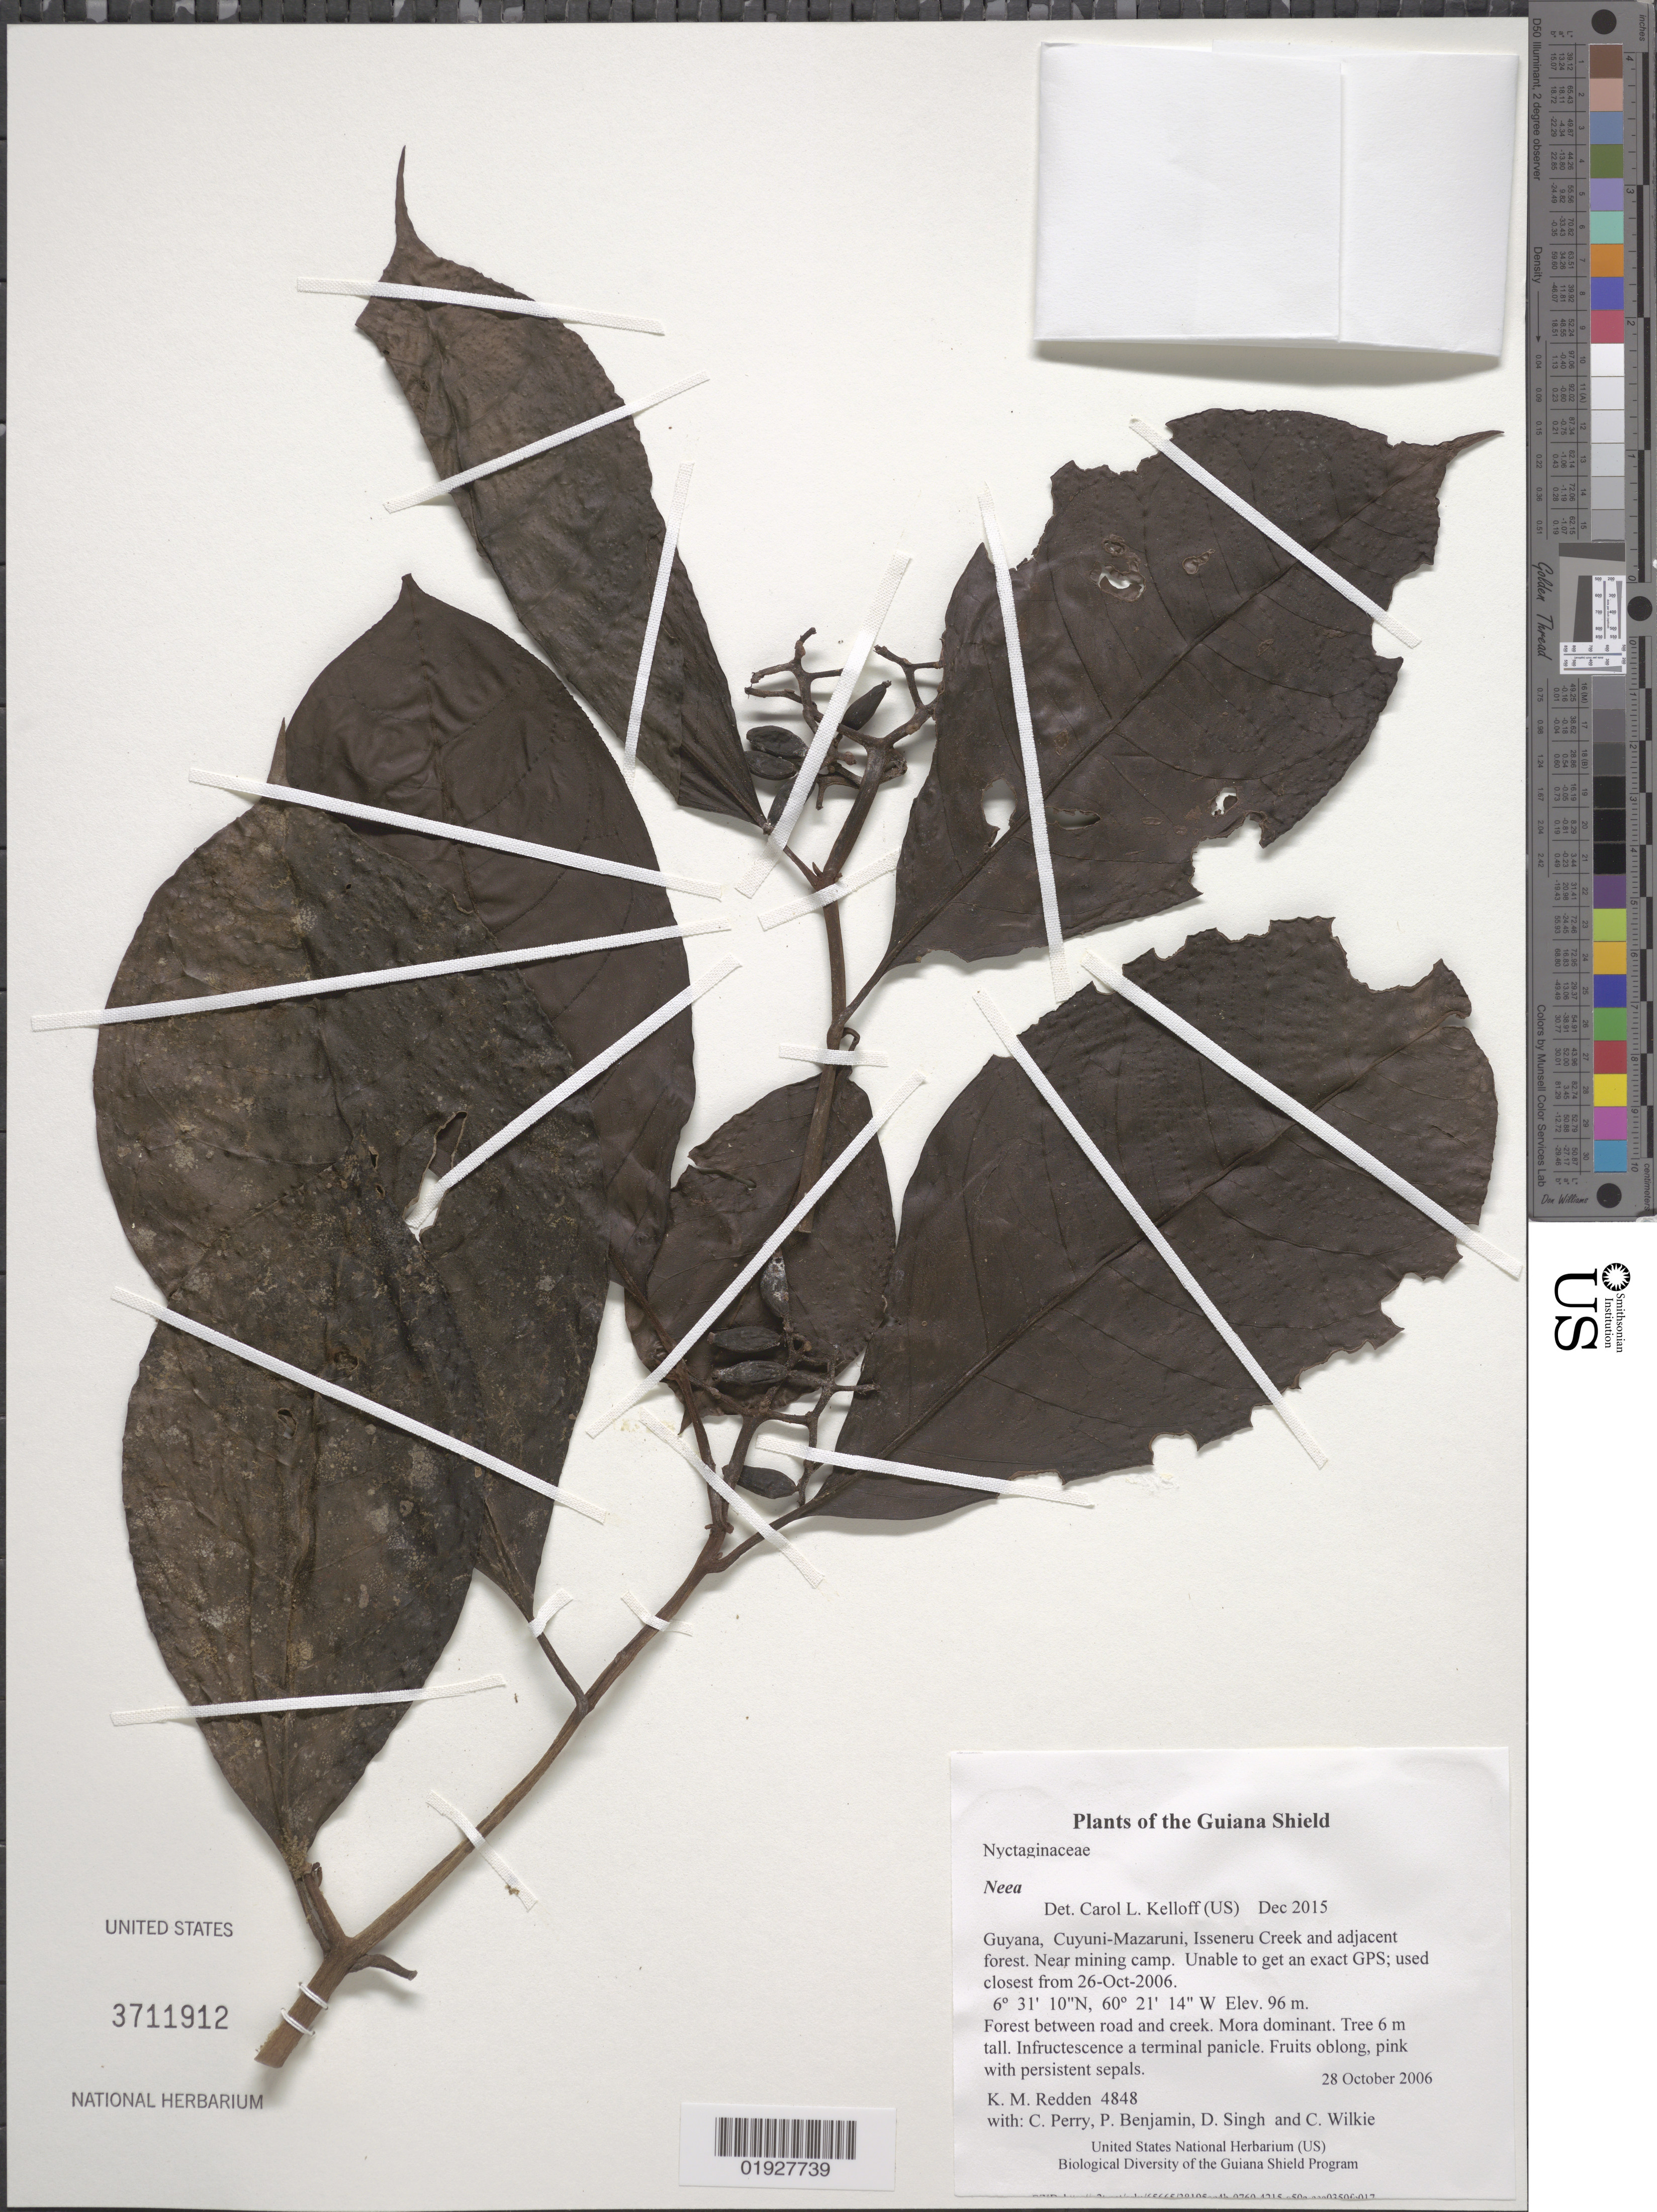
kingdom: Plantae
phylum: Tracheophyta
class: Magnoliopsida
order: Caryophyllales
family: Nyctaginaceae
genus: Neea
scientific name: Neea sp.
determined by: Kelloff, Carol L., (US), Smithsonian Institution - National Museum of Natural History (UNITED STATES)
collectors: K. M. Redden, C. Perry, P. Benjamin, D. Singh & C. Wilkie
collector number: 4848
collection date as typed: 28 October 2006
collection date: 2006-10-28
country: Guyana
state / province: Cuyuni-Mazaruni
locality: Isseneru Creek and adjacent forest. Near mining camp. Unable to get an exact GPS; used closest from 26-Oct-2006.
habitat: Forest between road and creek. Mora dominant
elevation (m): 96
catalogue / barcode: US 3711912